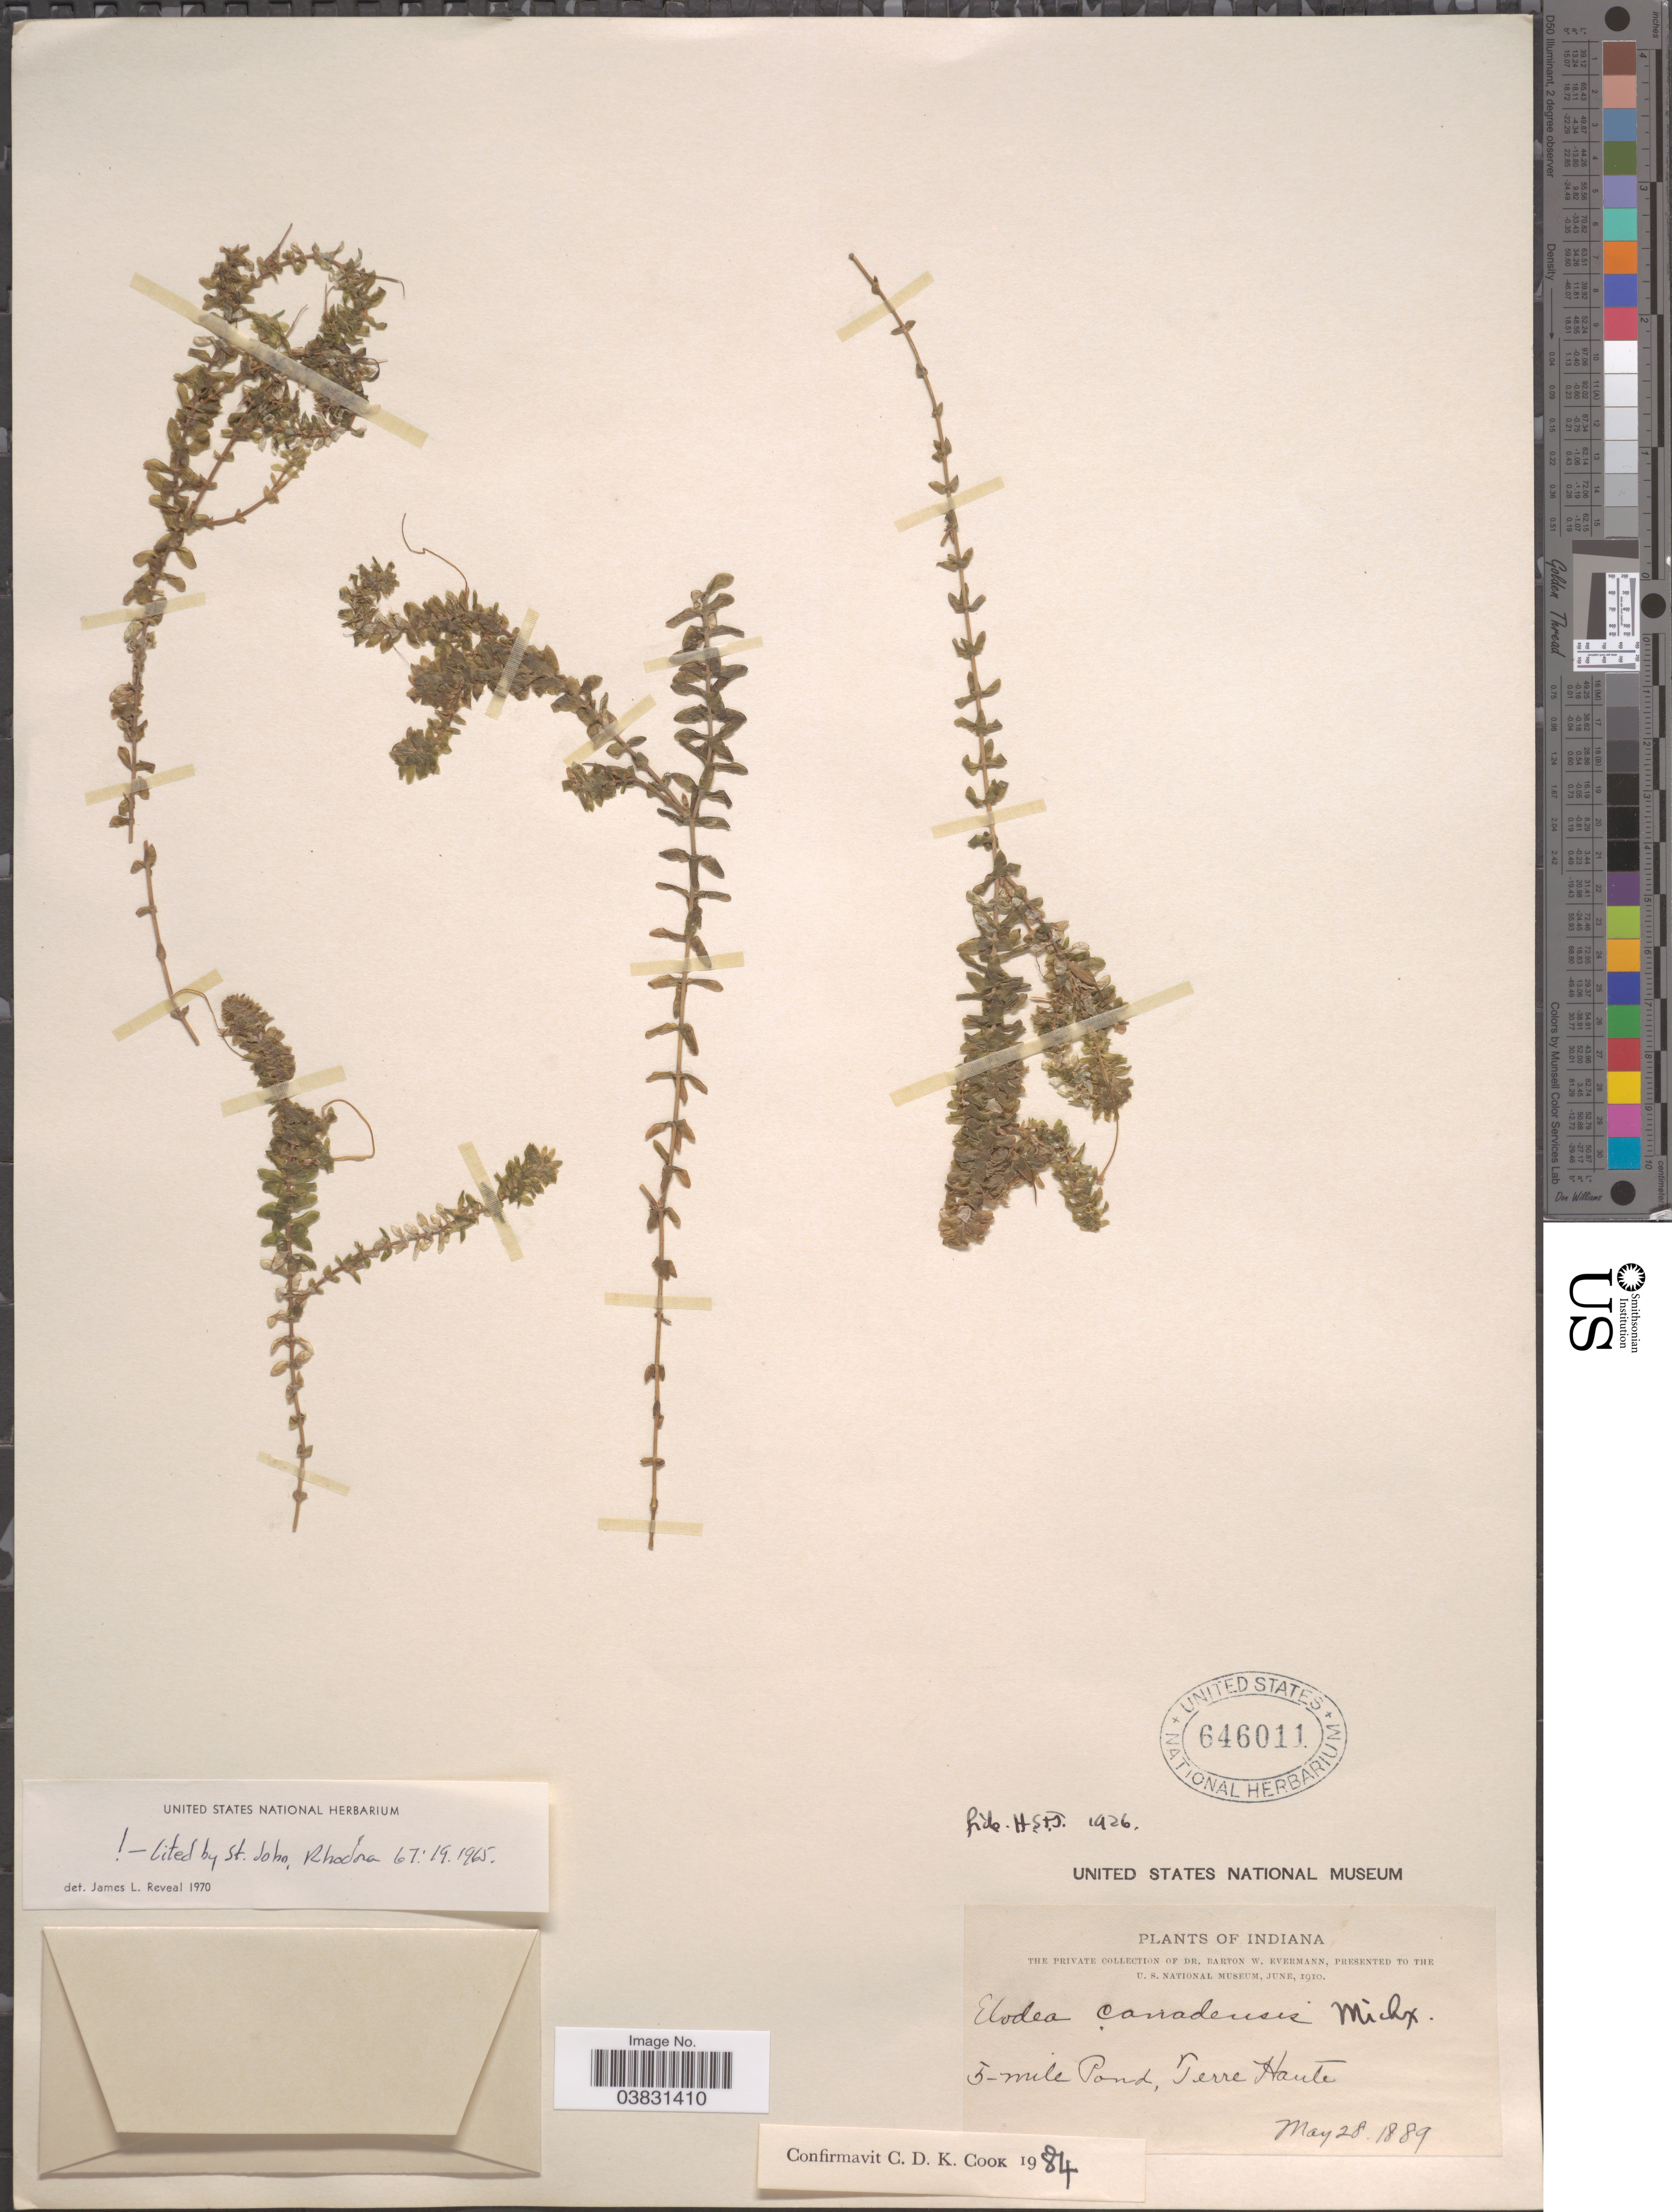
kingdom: Plantae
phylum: Tracheophyta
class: Liliopsida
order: Alismatales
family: Hydrocharitaceae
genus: Elodea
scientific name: Elodea canadensis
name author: Michx.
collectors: B. W. Evermann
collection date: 1889-05-28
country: United States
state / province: Indiana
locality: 5-mile Pond, Terre Haute.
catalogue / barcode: US 646011